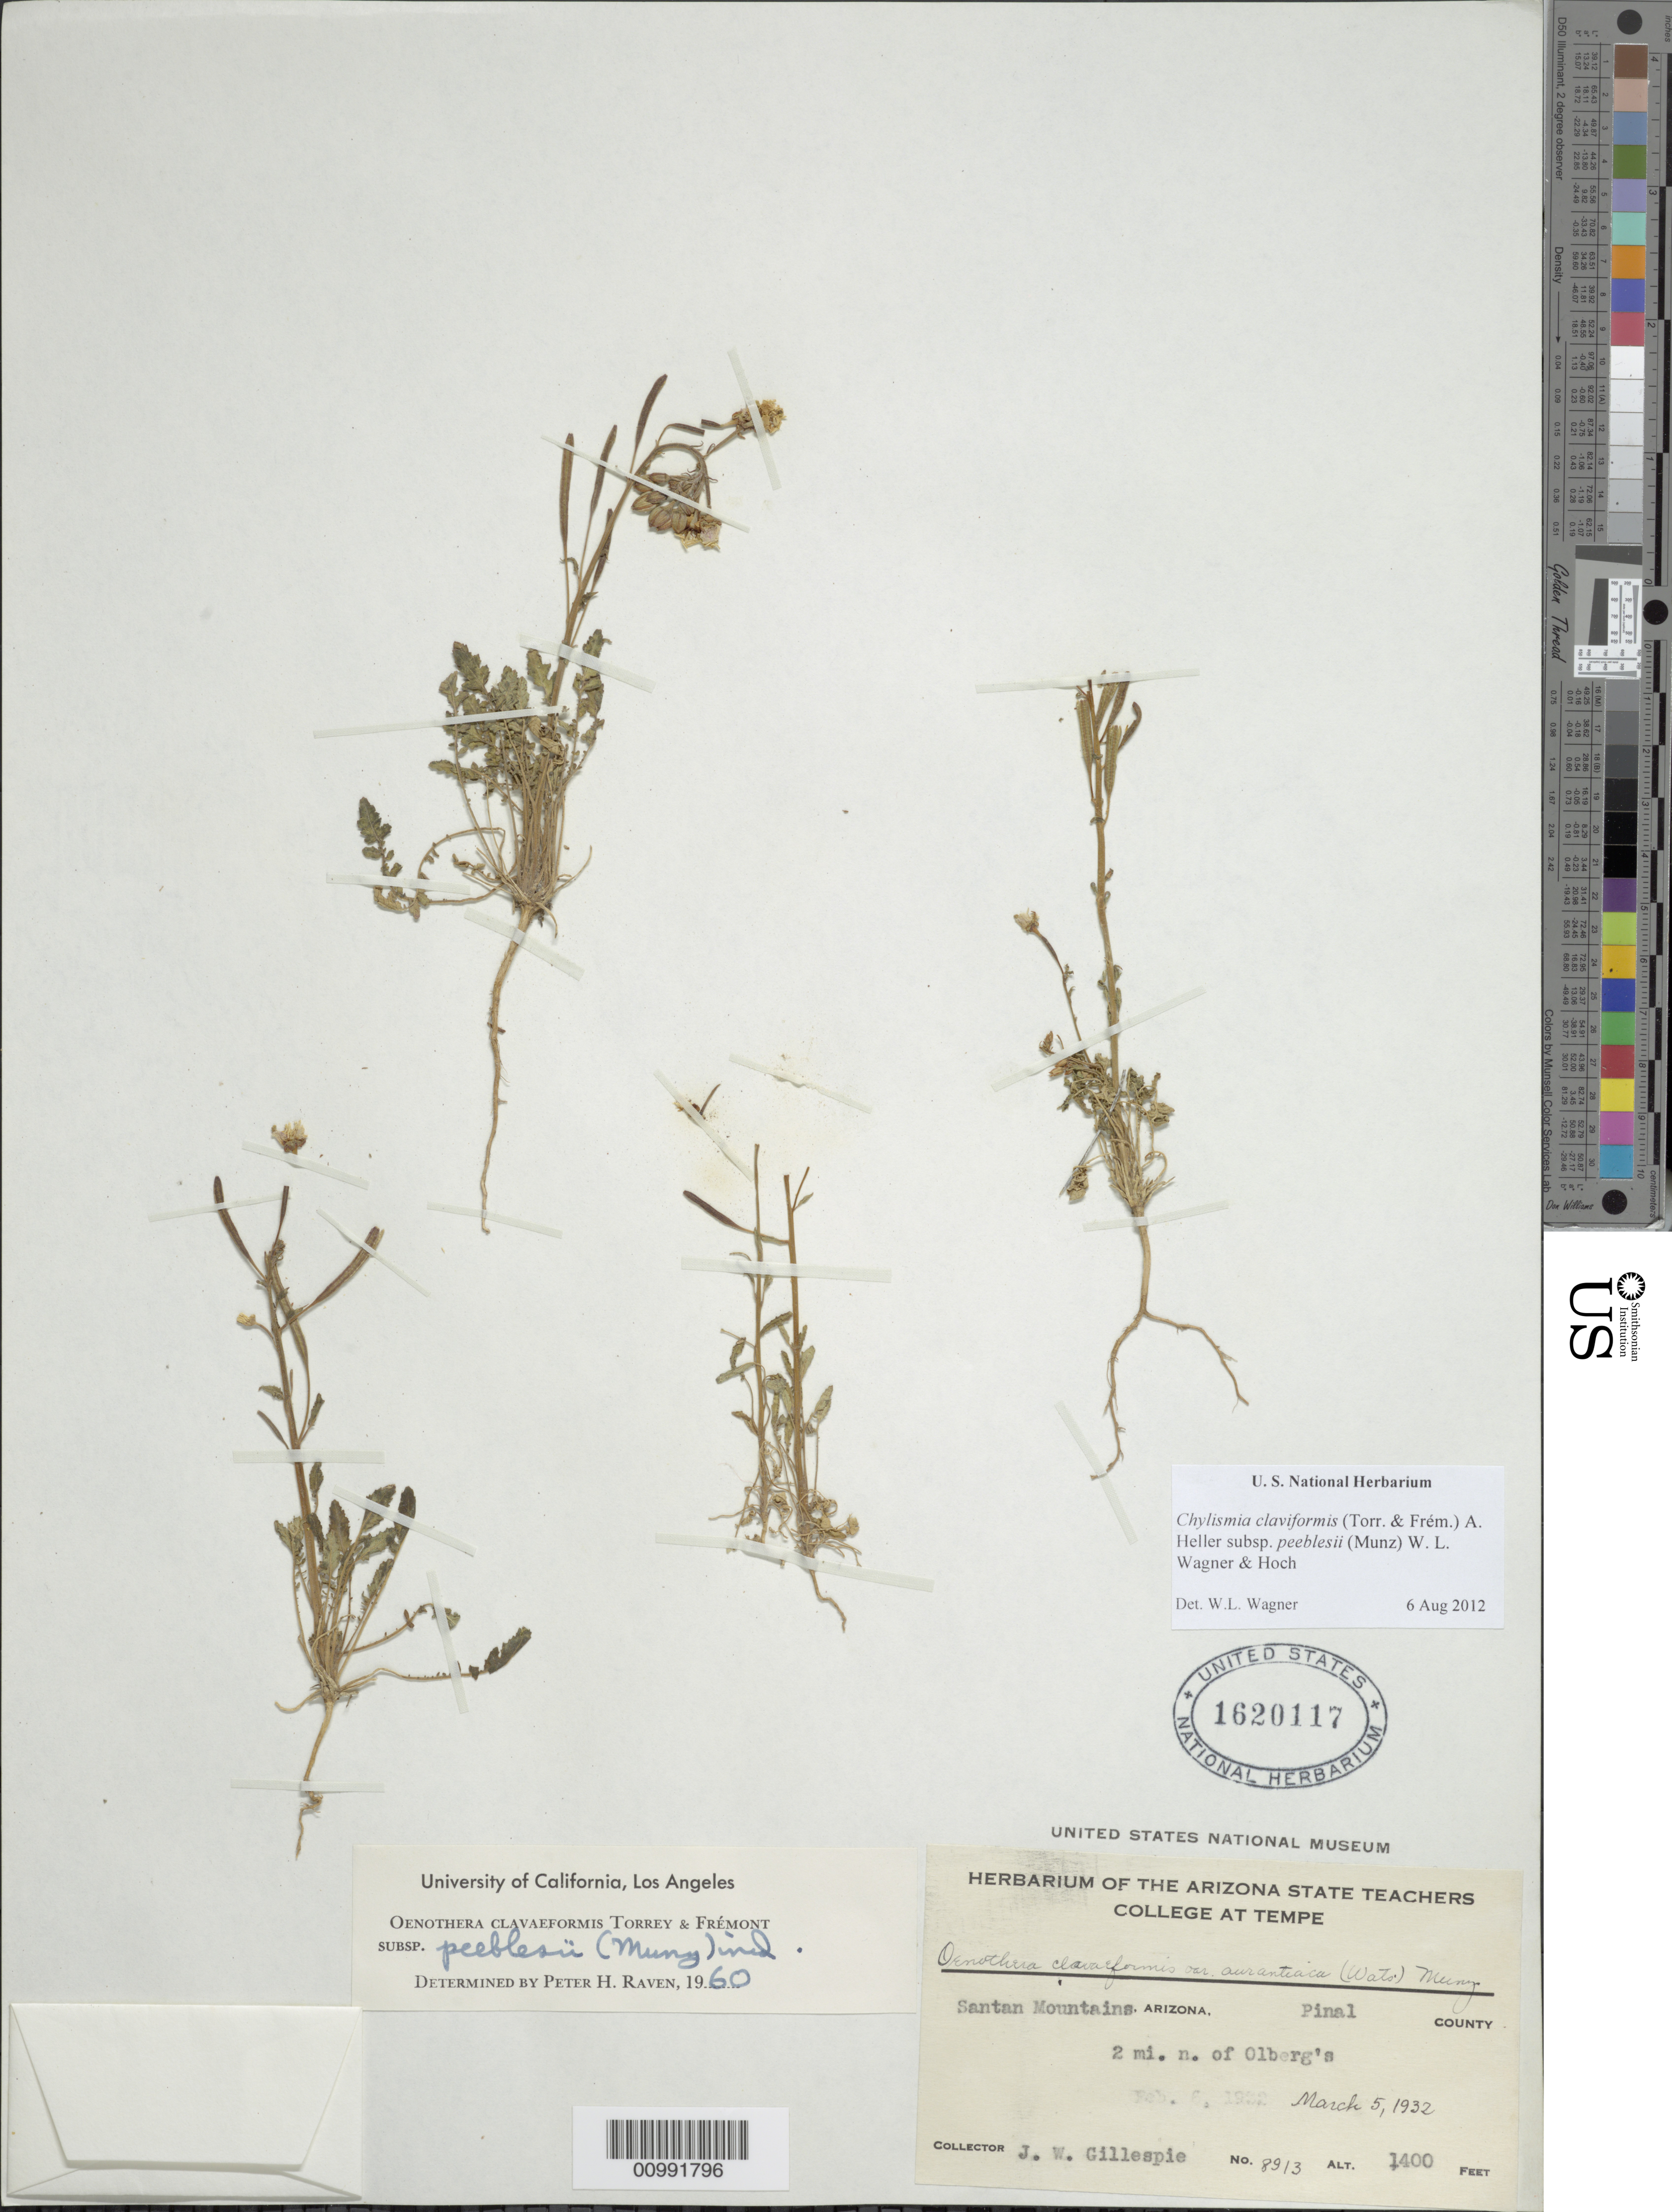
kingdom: Plantae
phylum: Tracheophyta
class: Magnoliopsida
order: Myrtales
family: Onagraceae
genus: Chylismia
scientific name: Chylismia claviformis subsp. peeblesii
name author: (Munz) W.L. Wagner & Hoch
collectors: J. W. Gillespie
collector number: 8913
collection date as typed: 05 Mar 1932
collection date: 1932-03-05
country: United States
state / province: Arizona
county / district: Pinal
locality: Santan Mountains, 2 miles north of Olberg's.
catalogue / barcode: US 1620117